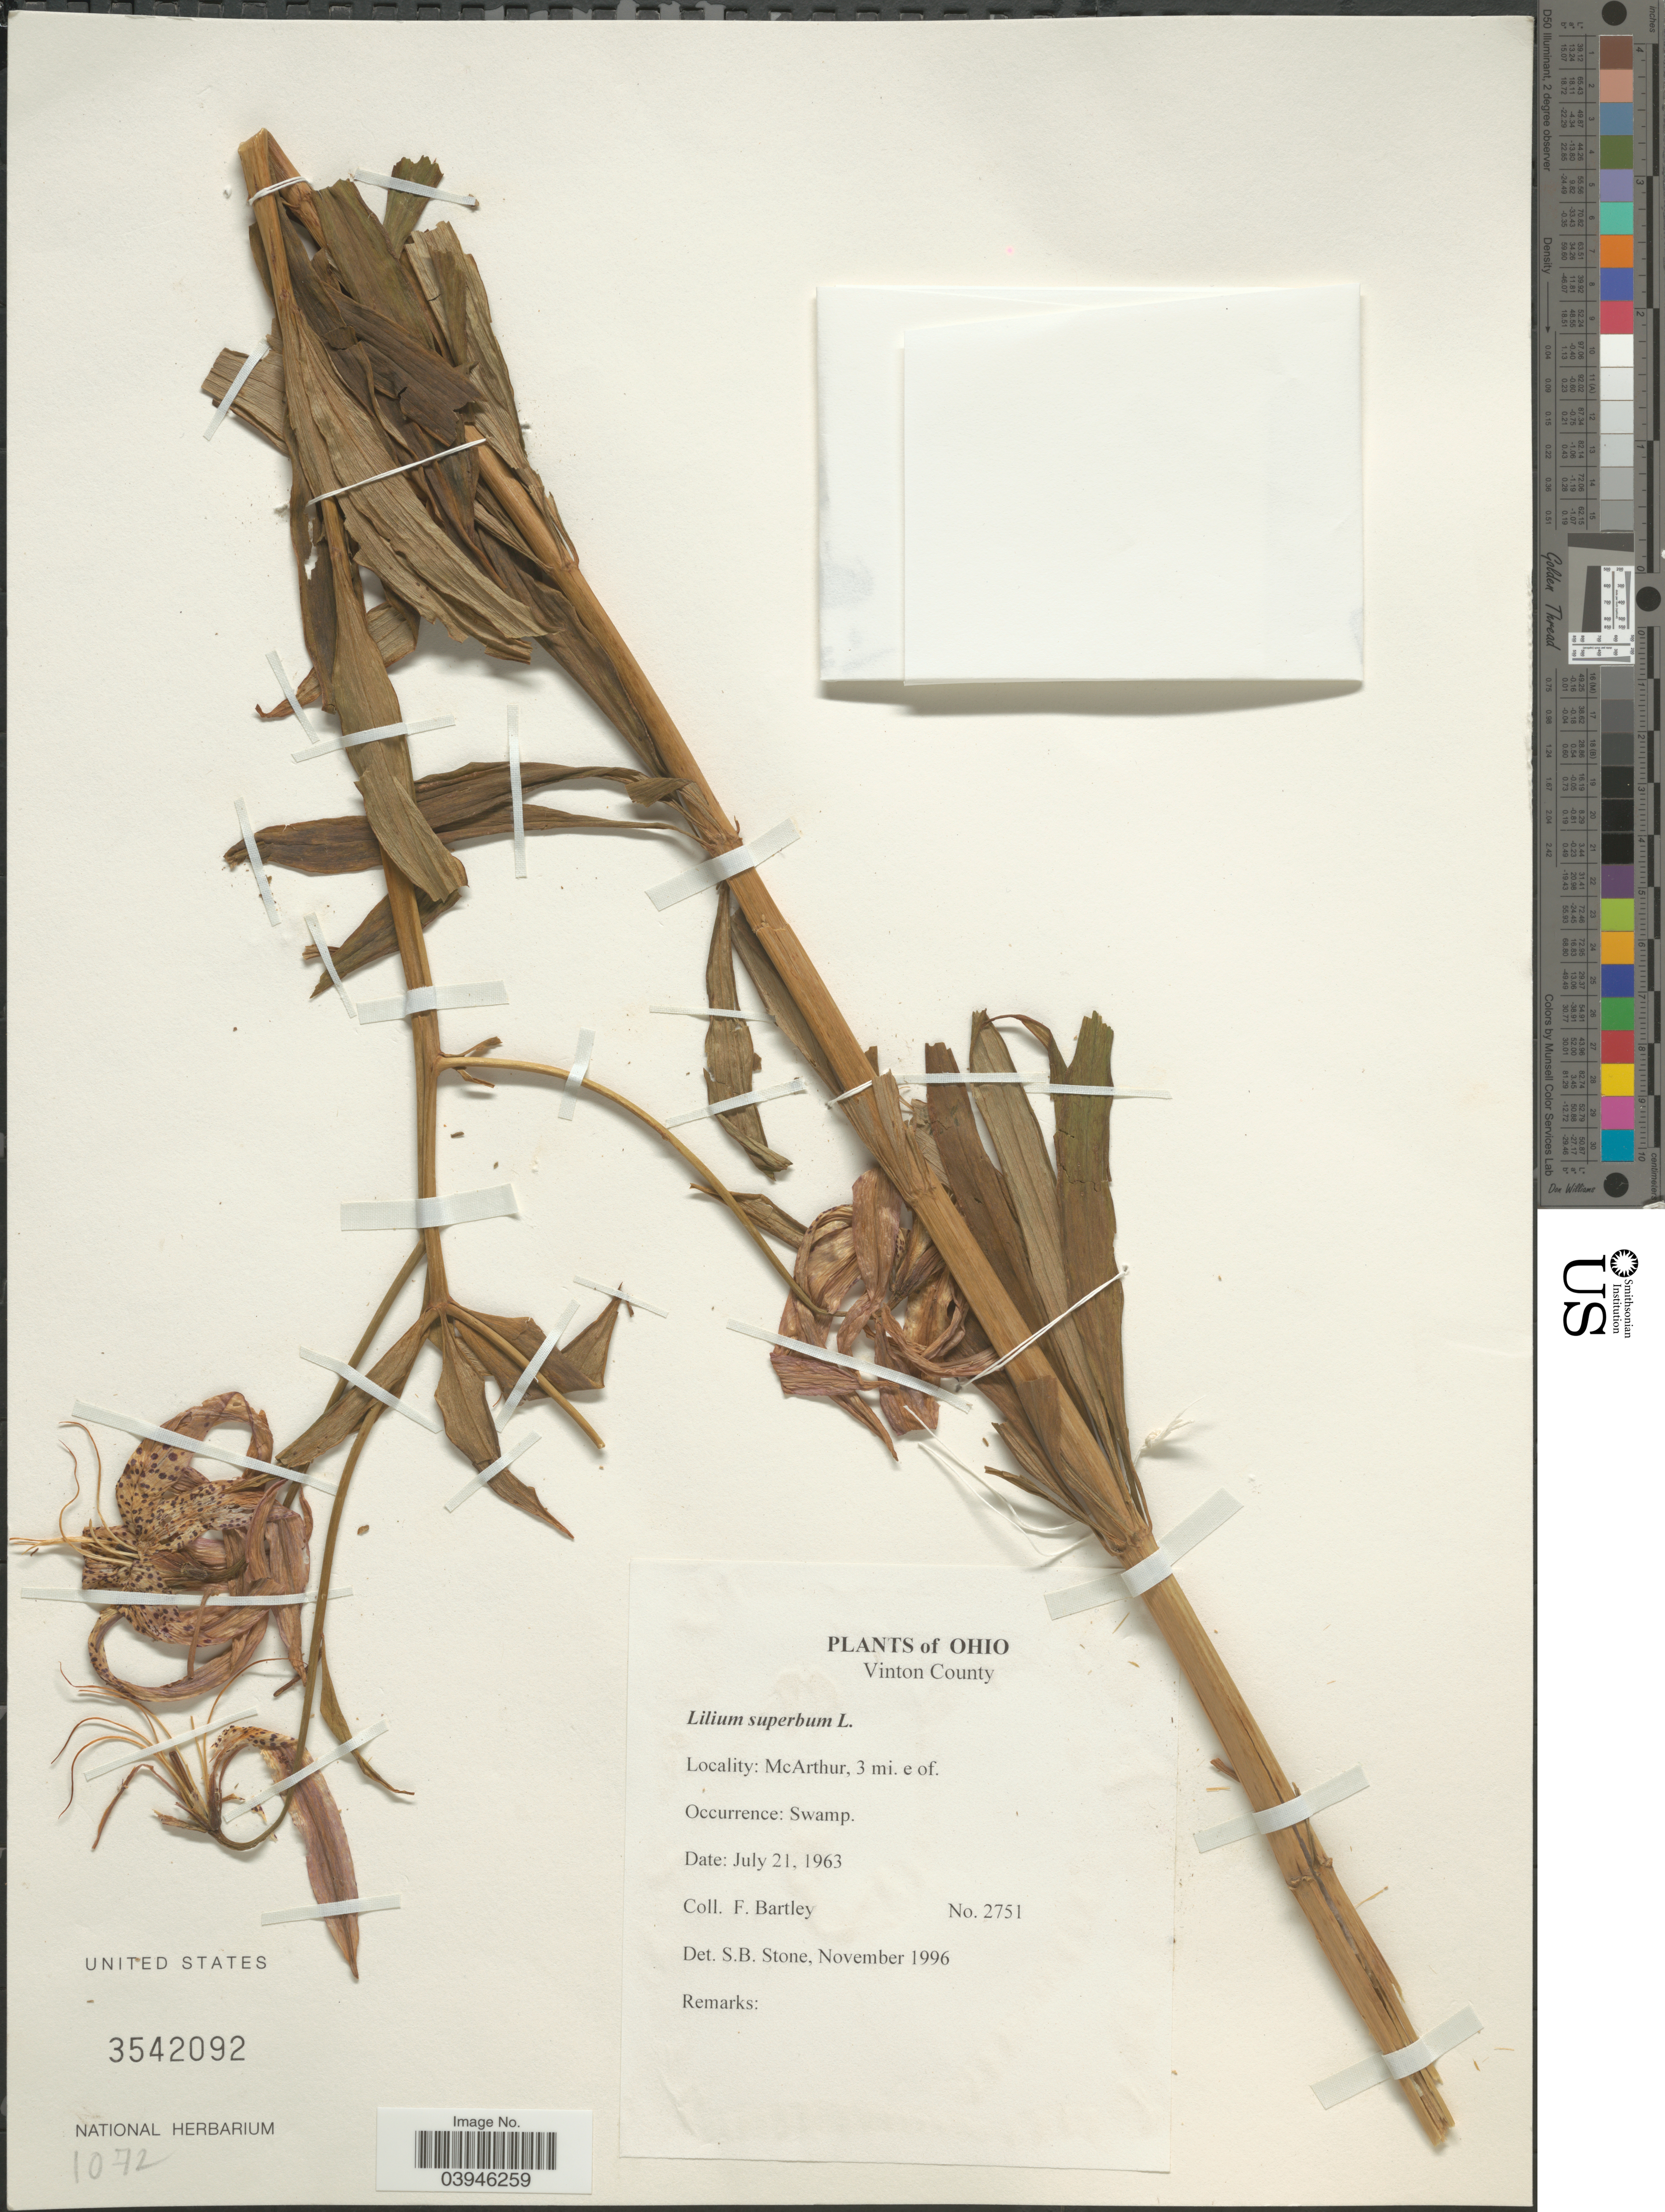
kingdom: Plantae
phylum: Tracheophyta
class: Liliopsida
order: Liliales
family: Liliaceae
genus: Lilium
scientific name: Lilium superbum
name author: L.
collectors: F. Bartley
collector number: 2751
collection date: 1963-07-21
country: United States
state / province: Ohio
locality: Vinton County. McArthur, 3 mi. e. of.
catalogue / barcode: US 3542092